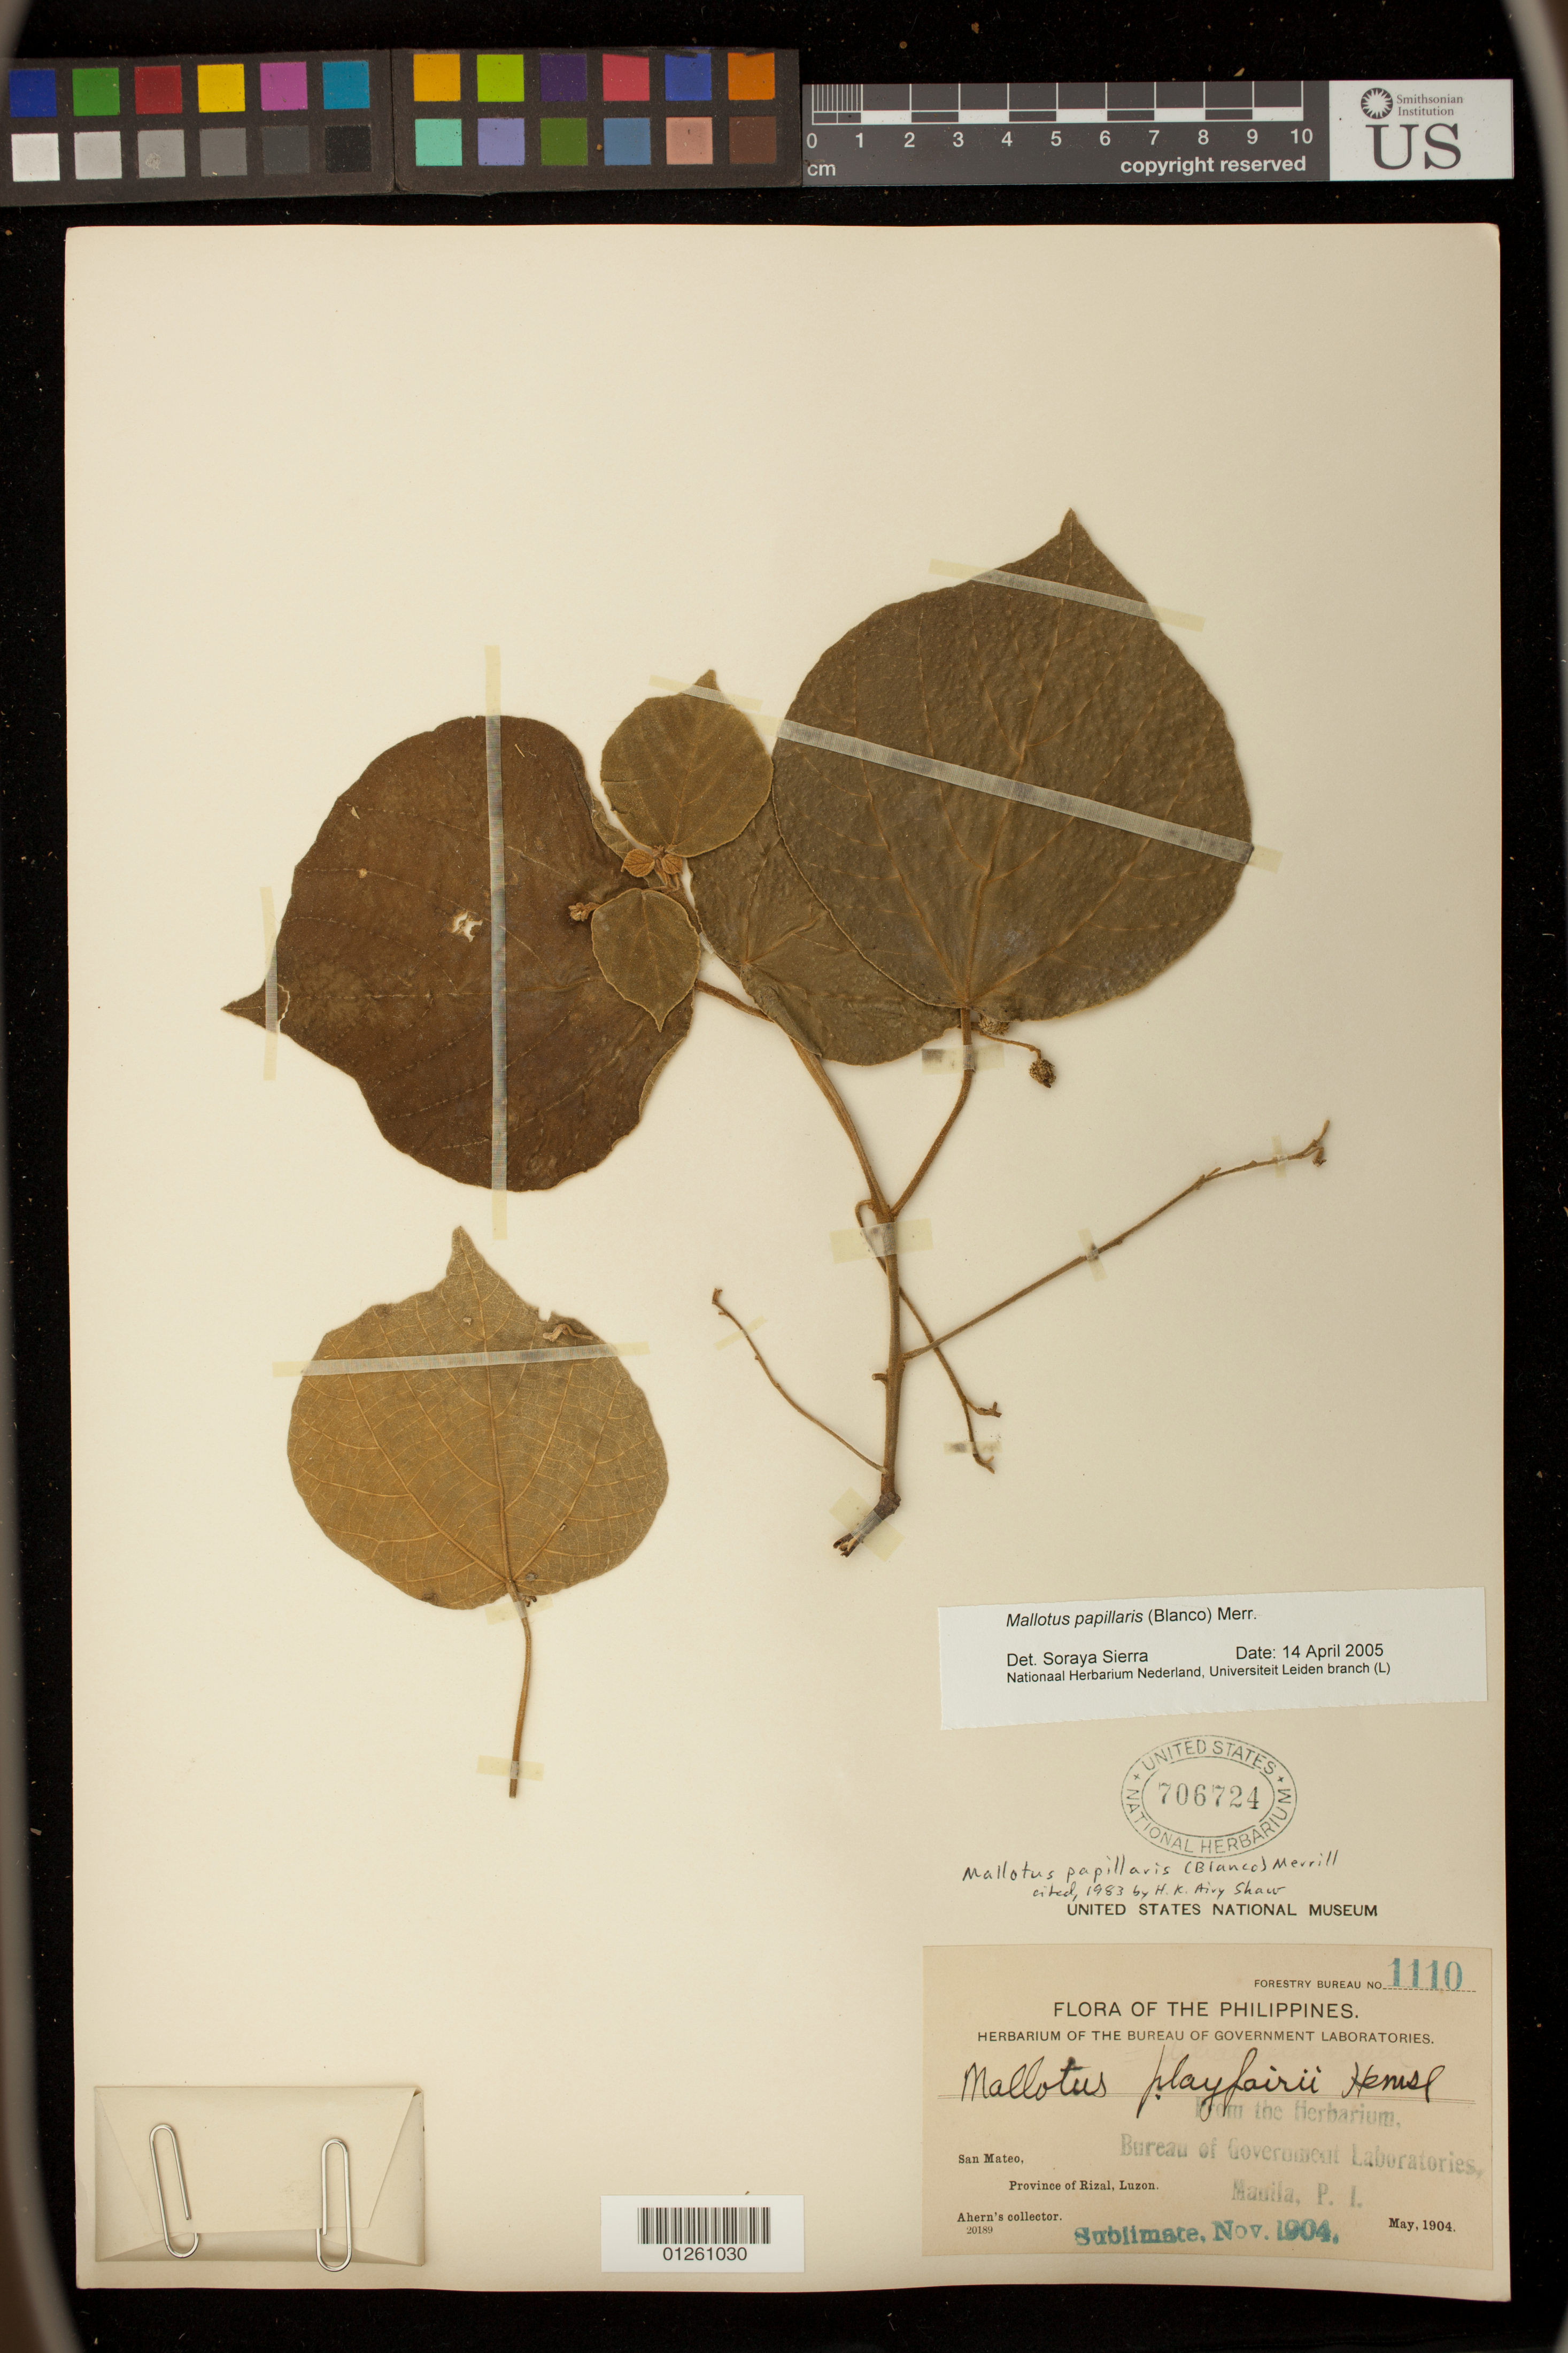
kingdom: Plantae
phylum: Tracheophyta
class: Magnoliopsida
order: Malpighiales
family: Euphorbiaceae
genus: Mallotus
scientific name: Mallotus papillaris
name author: (Blanco) Merr.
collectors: Ahern's collector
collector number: For. Bur. 1110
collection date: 1904-05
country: Philippines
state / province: Calabarzon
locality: San Mateo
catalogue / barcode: US 706724